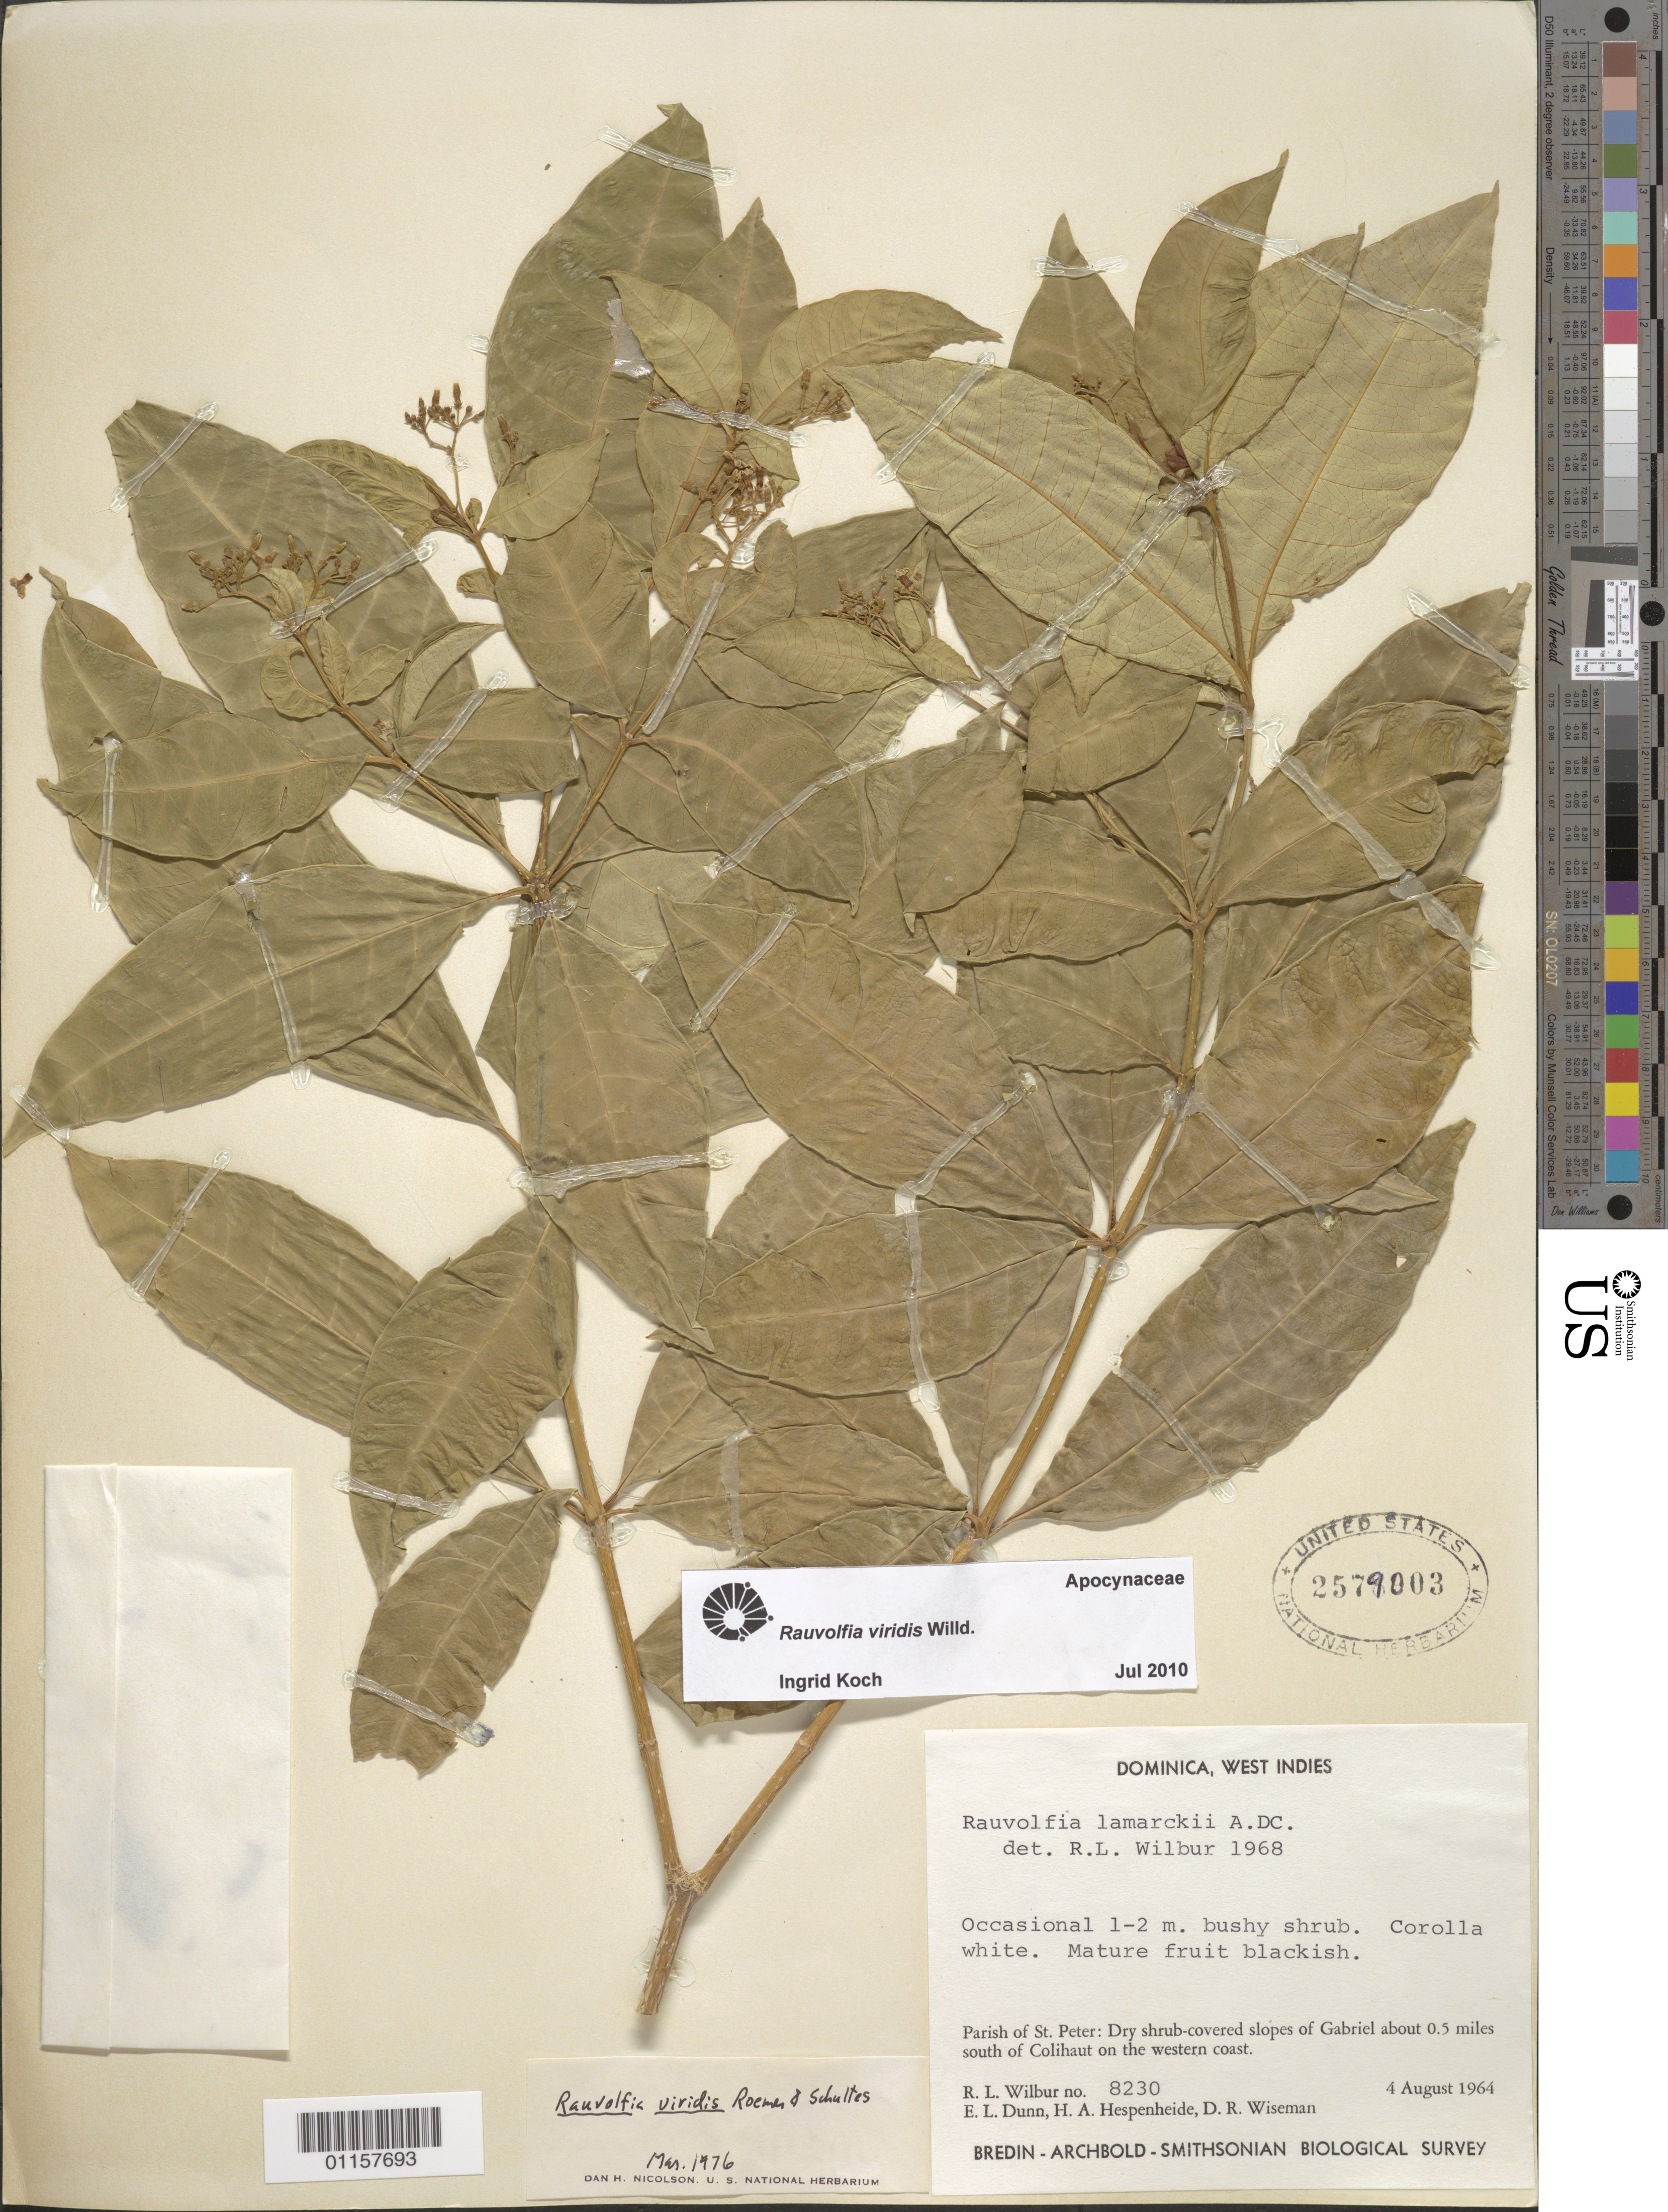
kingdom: Plantae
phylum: Tracheophyta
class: Magnoliopsida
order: Gentianales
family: Apocynaceae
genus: Rauvolfia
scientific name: Rauvolfia viridis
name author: Willd. ex Roem. & Schult.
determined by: Koch, I.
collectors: R. L. Wilbur, E. Dunn, H. A. Hespenheide & D. R. Wiseman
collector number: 8230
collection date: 1964-08-04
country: Dominica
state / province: St. Peter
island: Dominica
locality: Gabriel slopes, about 0.5 miles S of Colihaut on the western coast.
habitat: Dry shrub-covered slopes.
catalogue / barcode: US 2579003